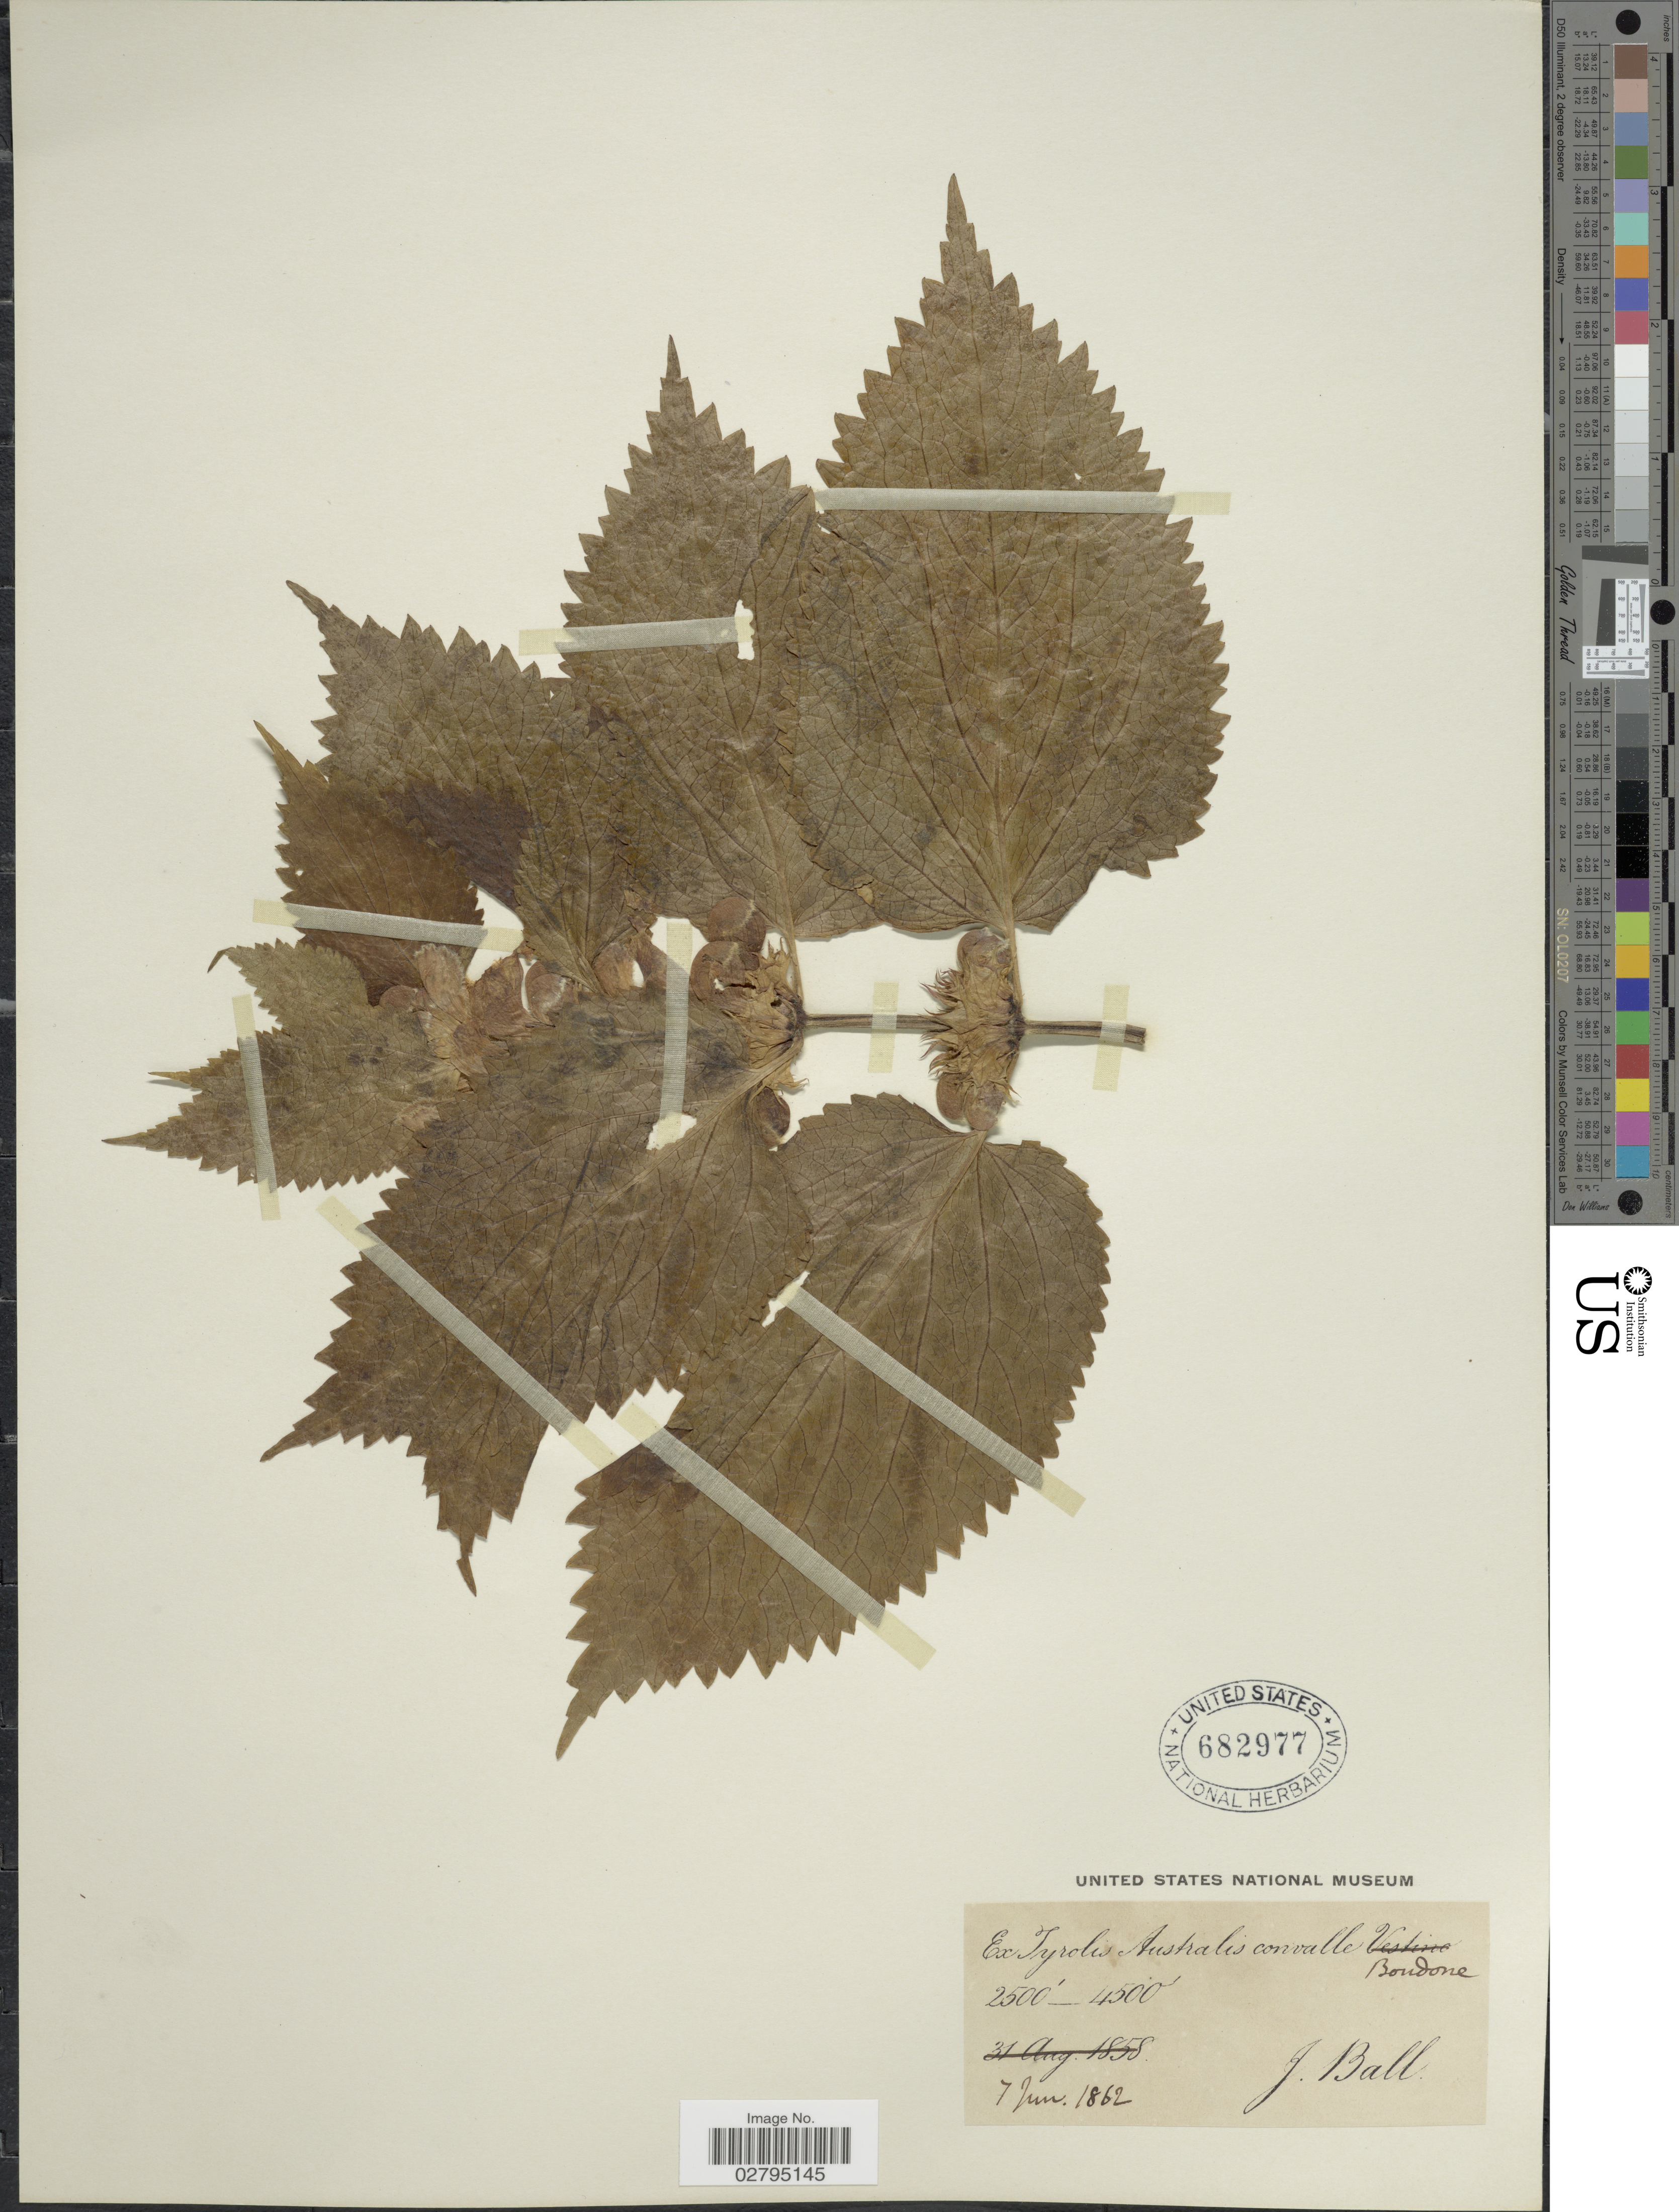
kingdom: Plantae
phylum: Tracheophyta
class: Magnoliopsida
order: Lamiales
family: Lamiaceae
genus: Lamium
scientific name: Lamium sp.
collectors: J. Ball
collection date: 1862-06-07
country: Italy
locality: Tyrolis Australis convalle Bondone.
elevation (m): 762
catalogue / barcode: US 682977